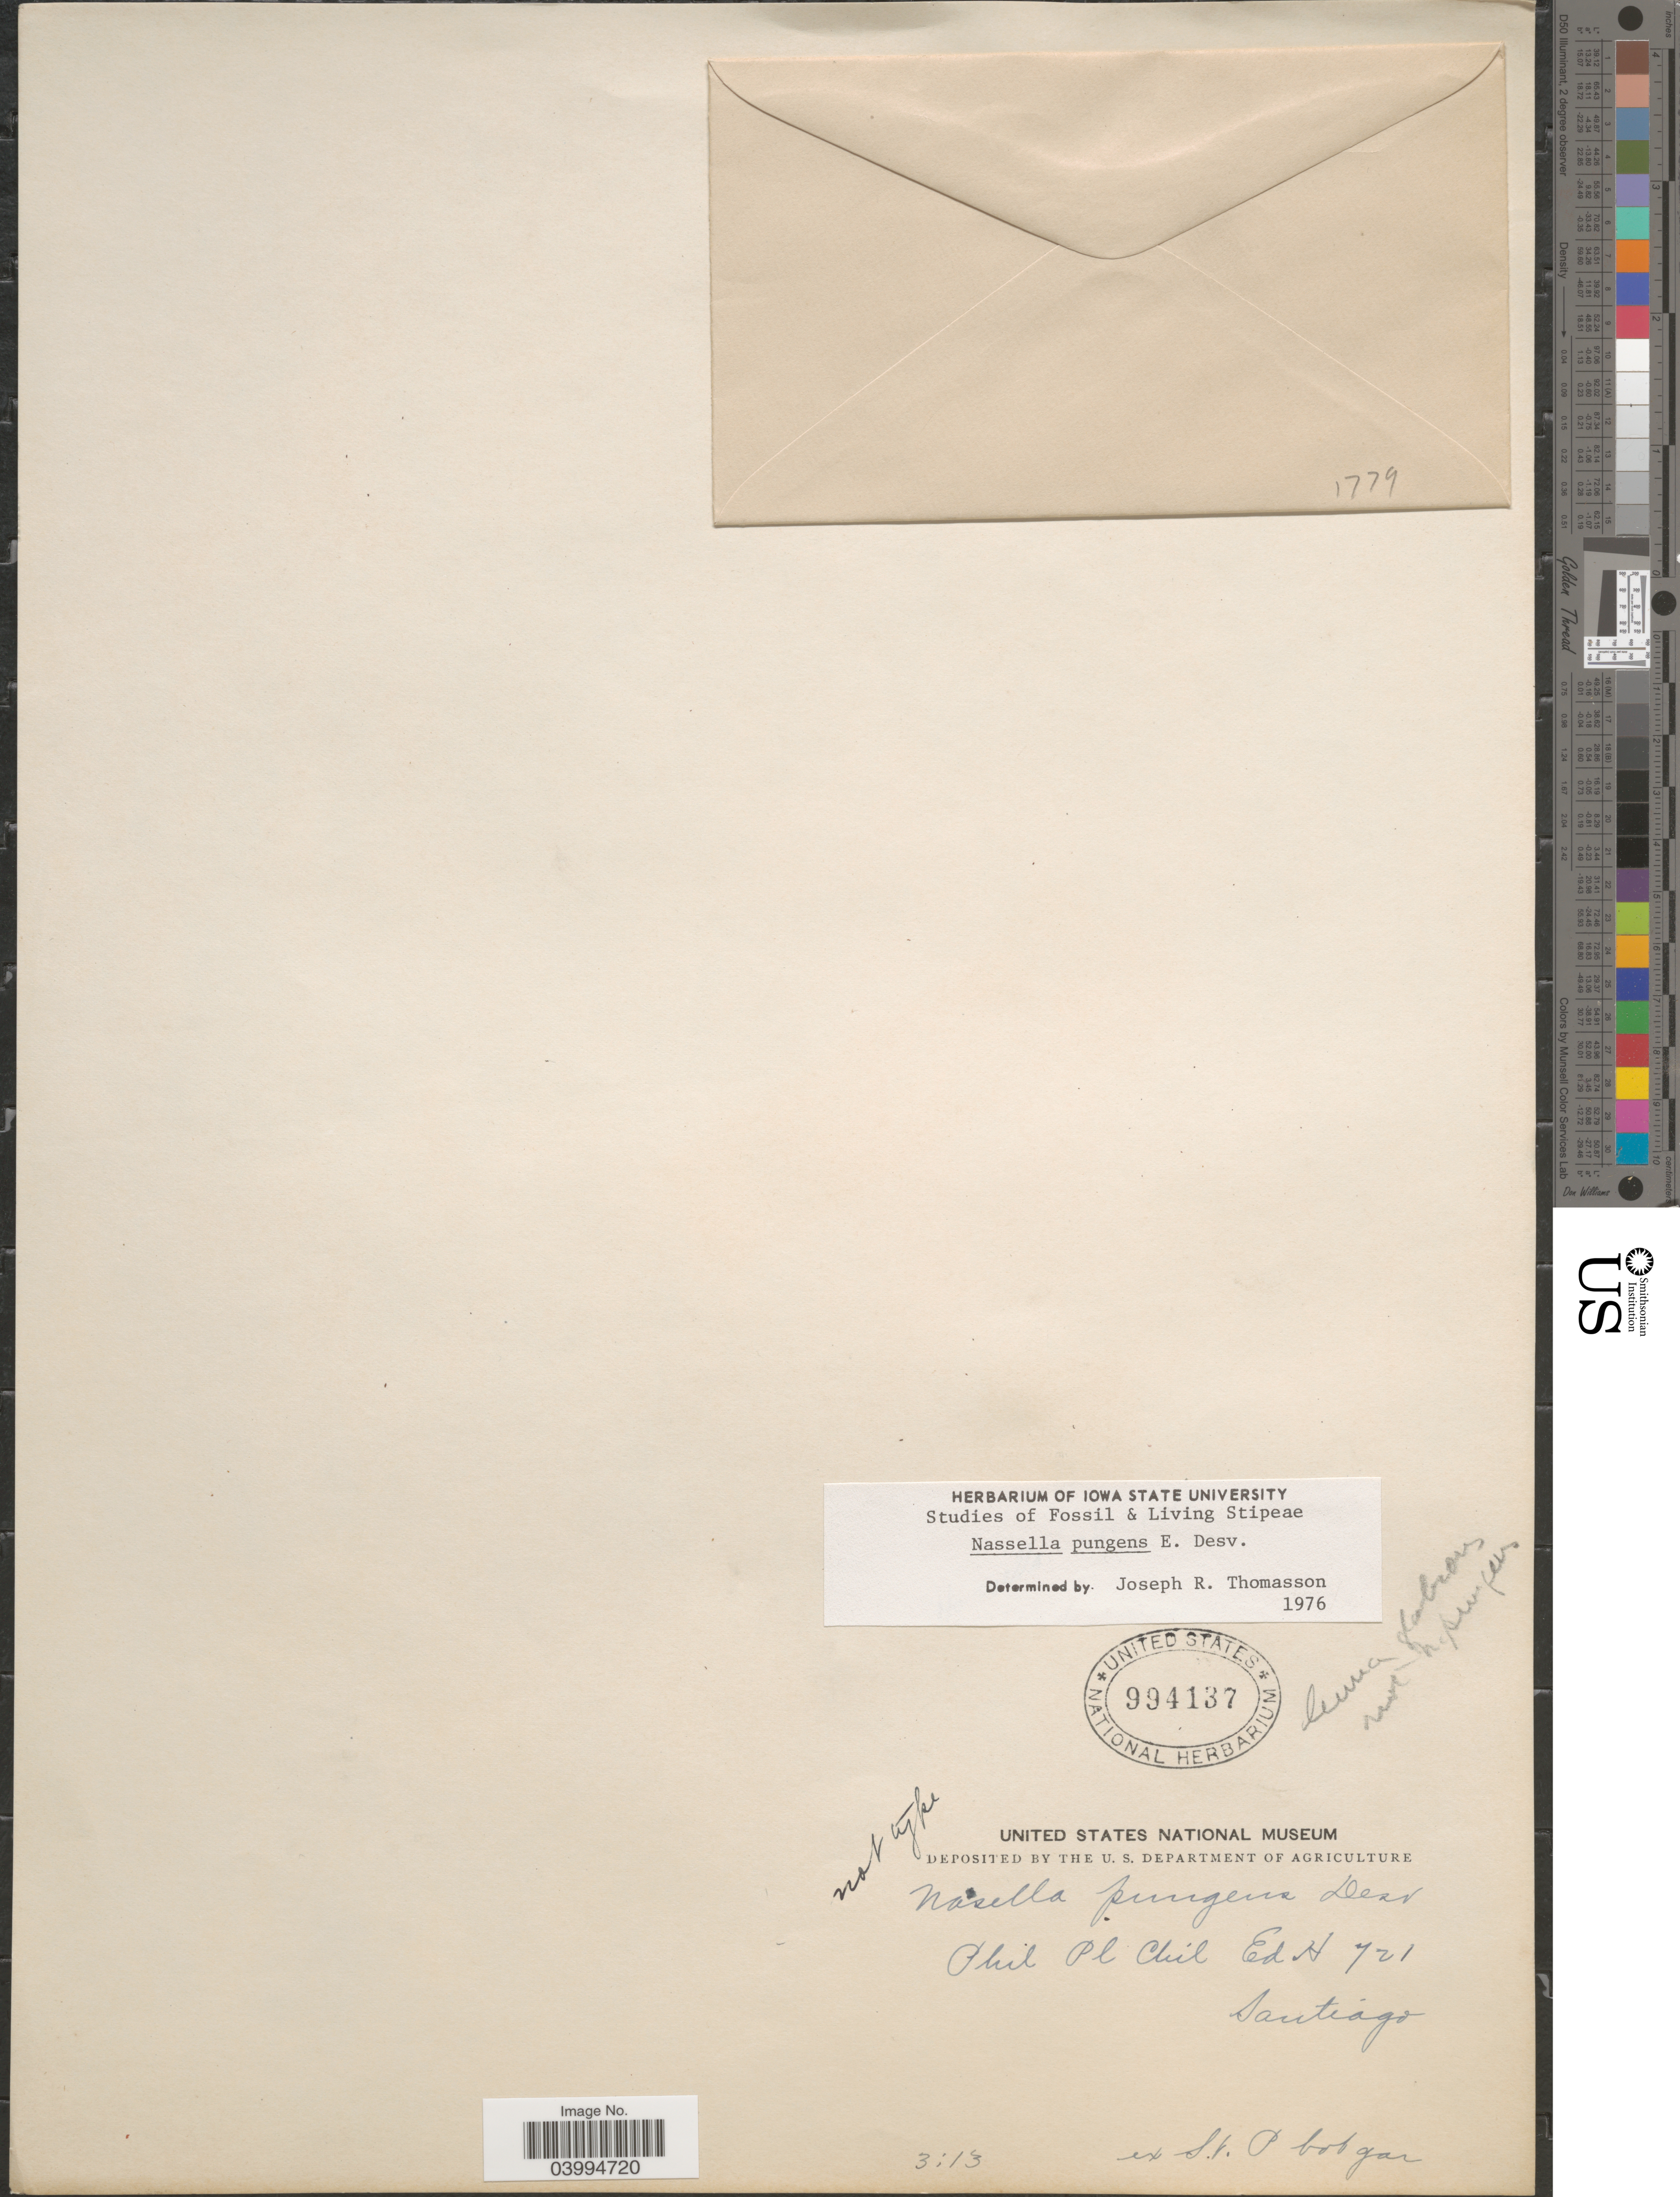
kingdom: Plantae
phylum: Tracheophyta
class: Liliopsida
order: Poales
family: Poaceae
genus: Nassella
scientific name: Nassella pungens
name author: É. Desv.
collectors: Phil. Pl. Chil. Ed.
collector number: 721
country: Chile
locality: Santiago.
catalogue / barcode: US 994137